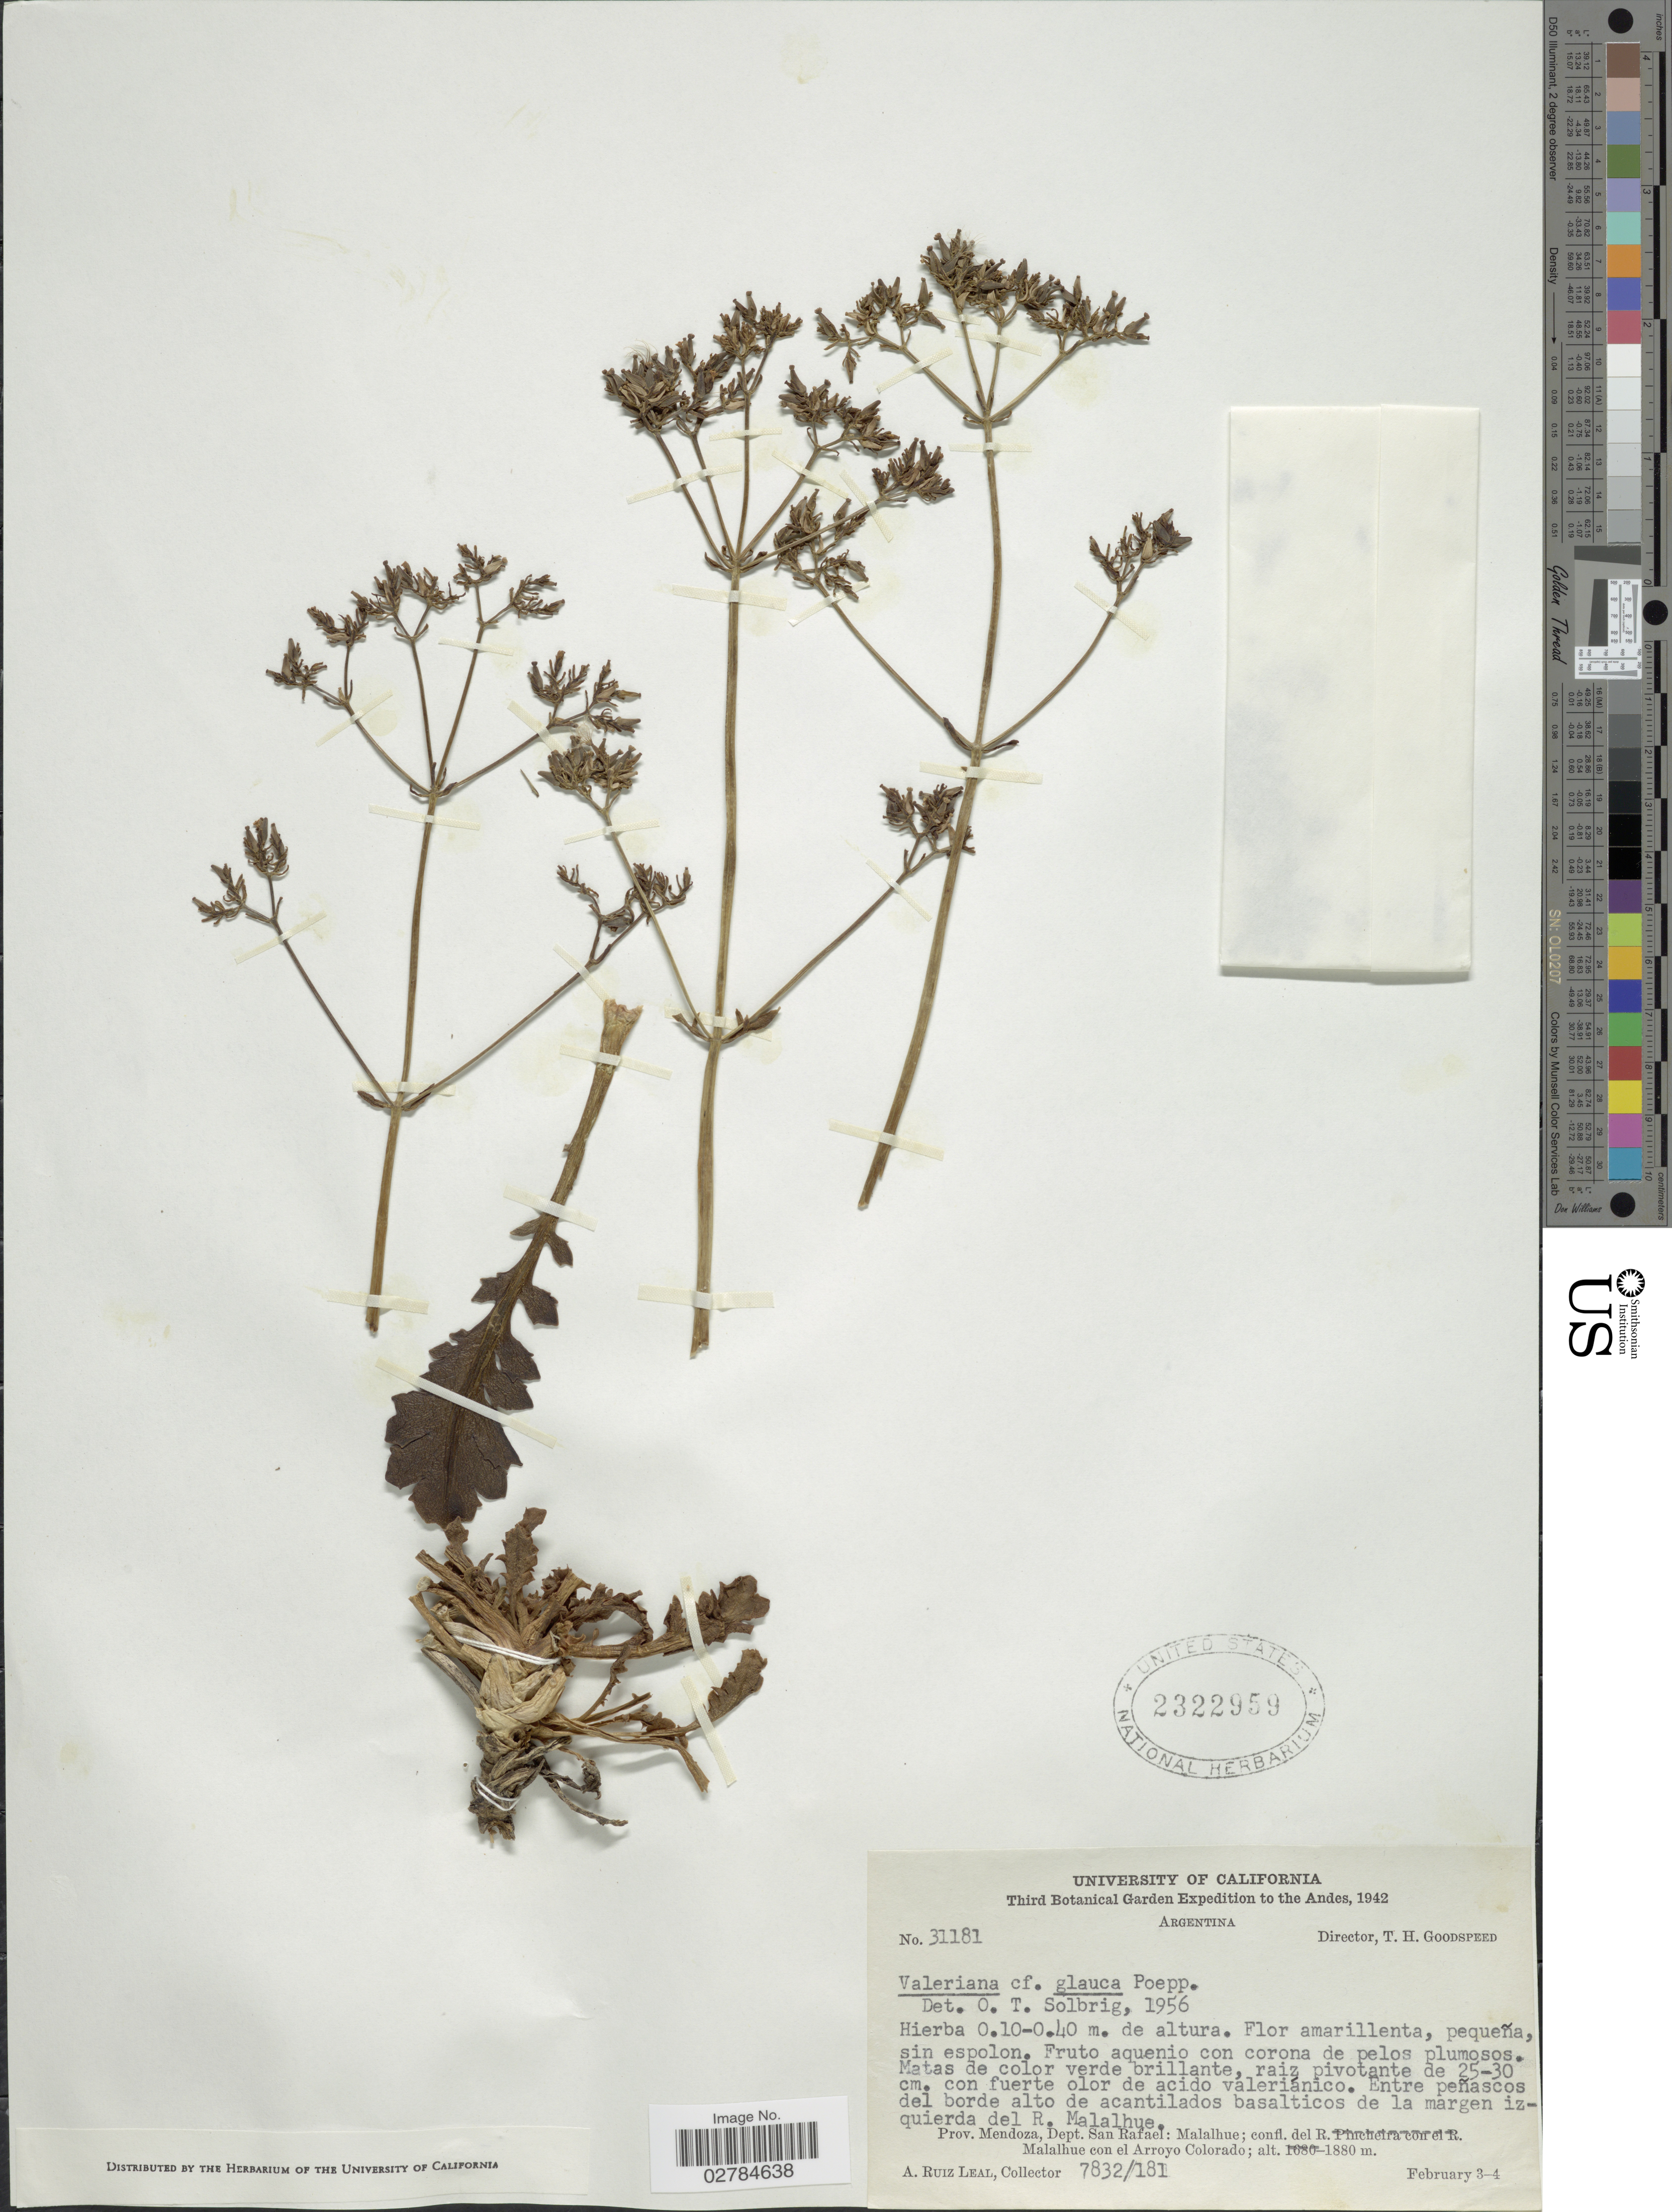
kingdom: Plantae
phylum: Tracheophyta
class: Magnoliopsida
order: Dipsacales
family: Caprifoliaceae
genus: Valeriana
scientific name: Valeriana glauca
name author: Poepp. ex DC.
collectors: A. R. Leal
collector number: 7832/181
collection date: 1942-02-03/1942-02-04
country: Argentina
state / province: Mendoza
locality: Andes. Entre peñascos del borde alto de acantilados basalticos de la margen izquierda del R. Malalhue. Prov. Mendoza, Dept. San Rafael: Malalhue; confl. del R. Malalhue con el Arroyo Colorado.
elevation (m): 1880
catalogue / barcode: US 2322959